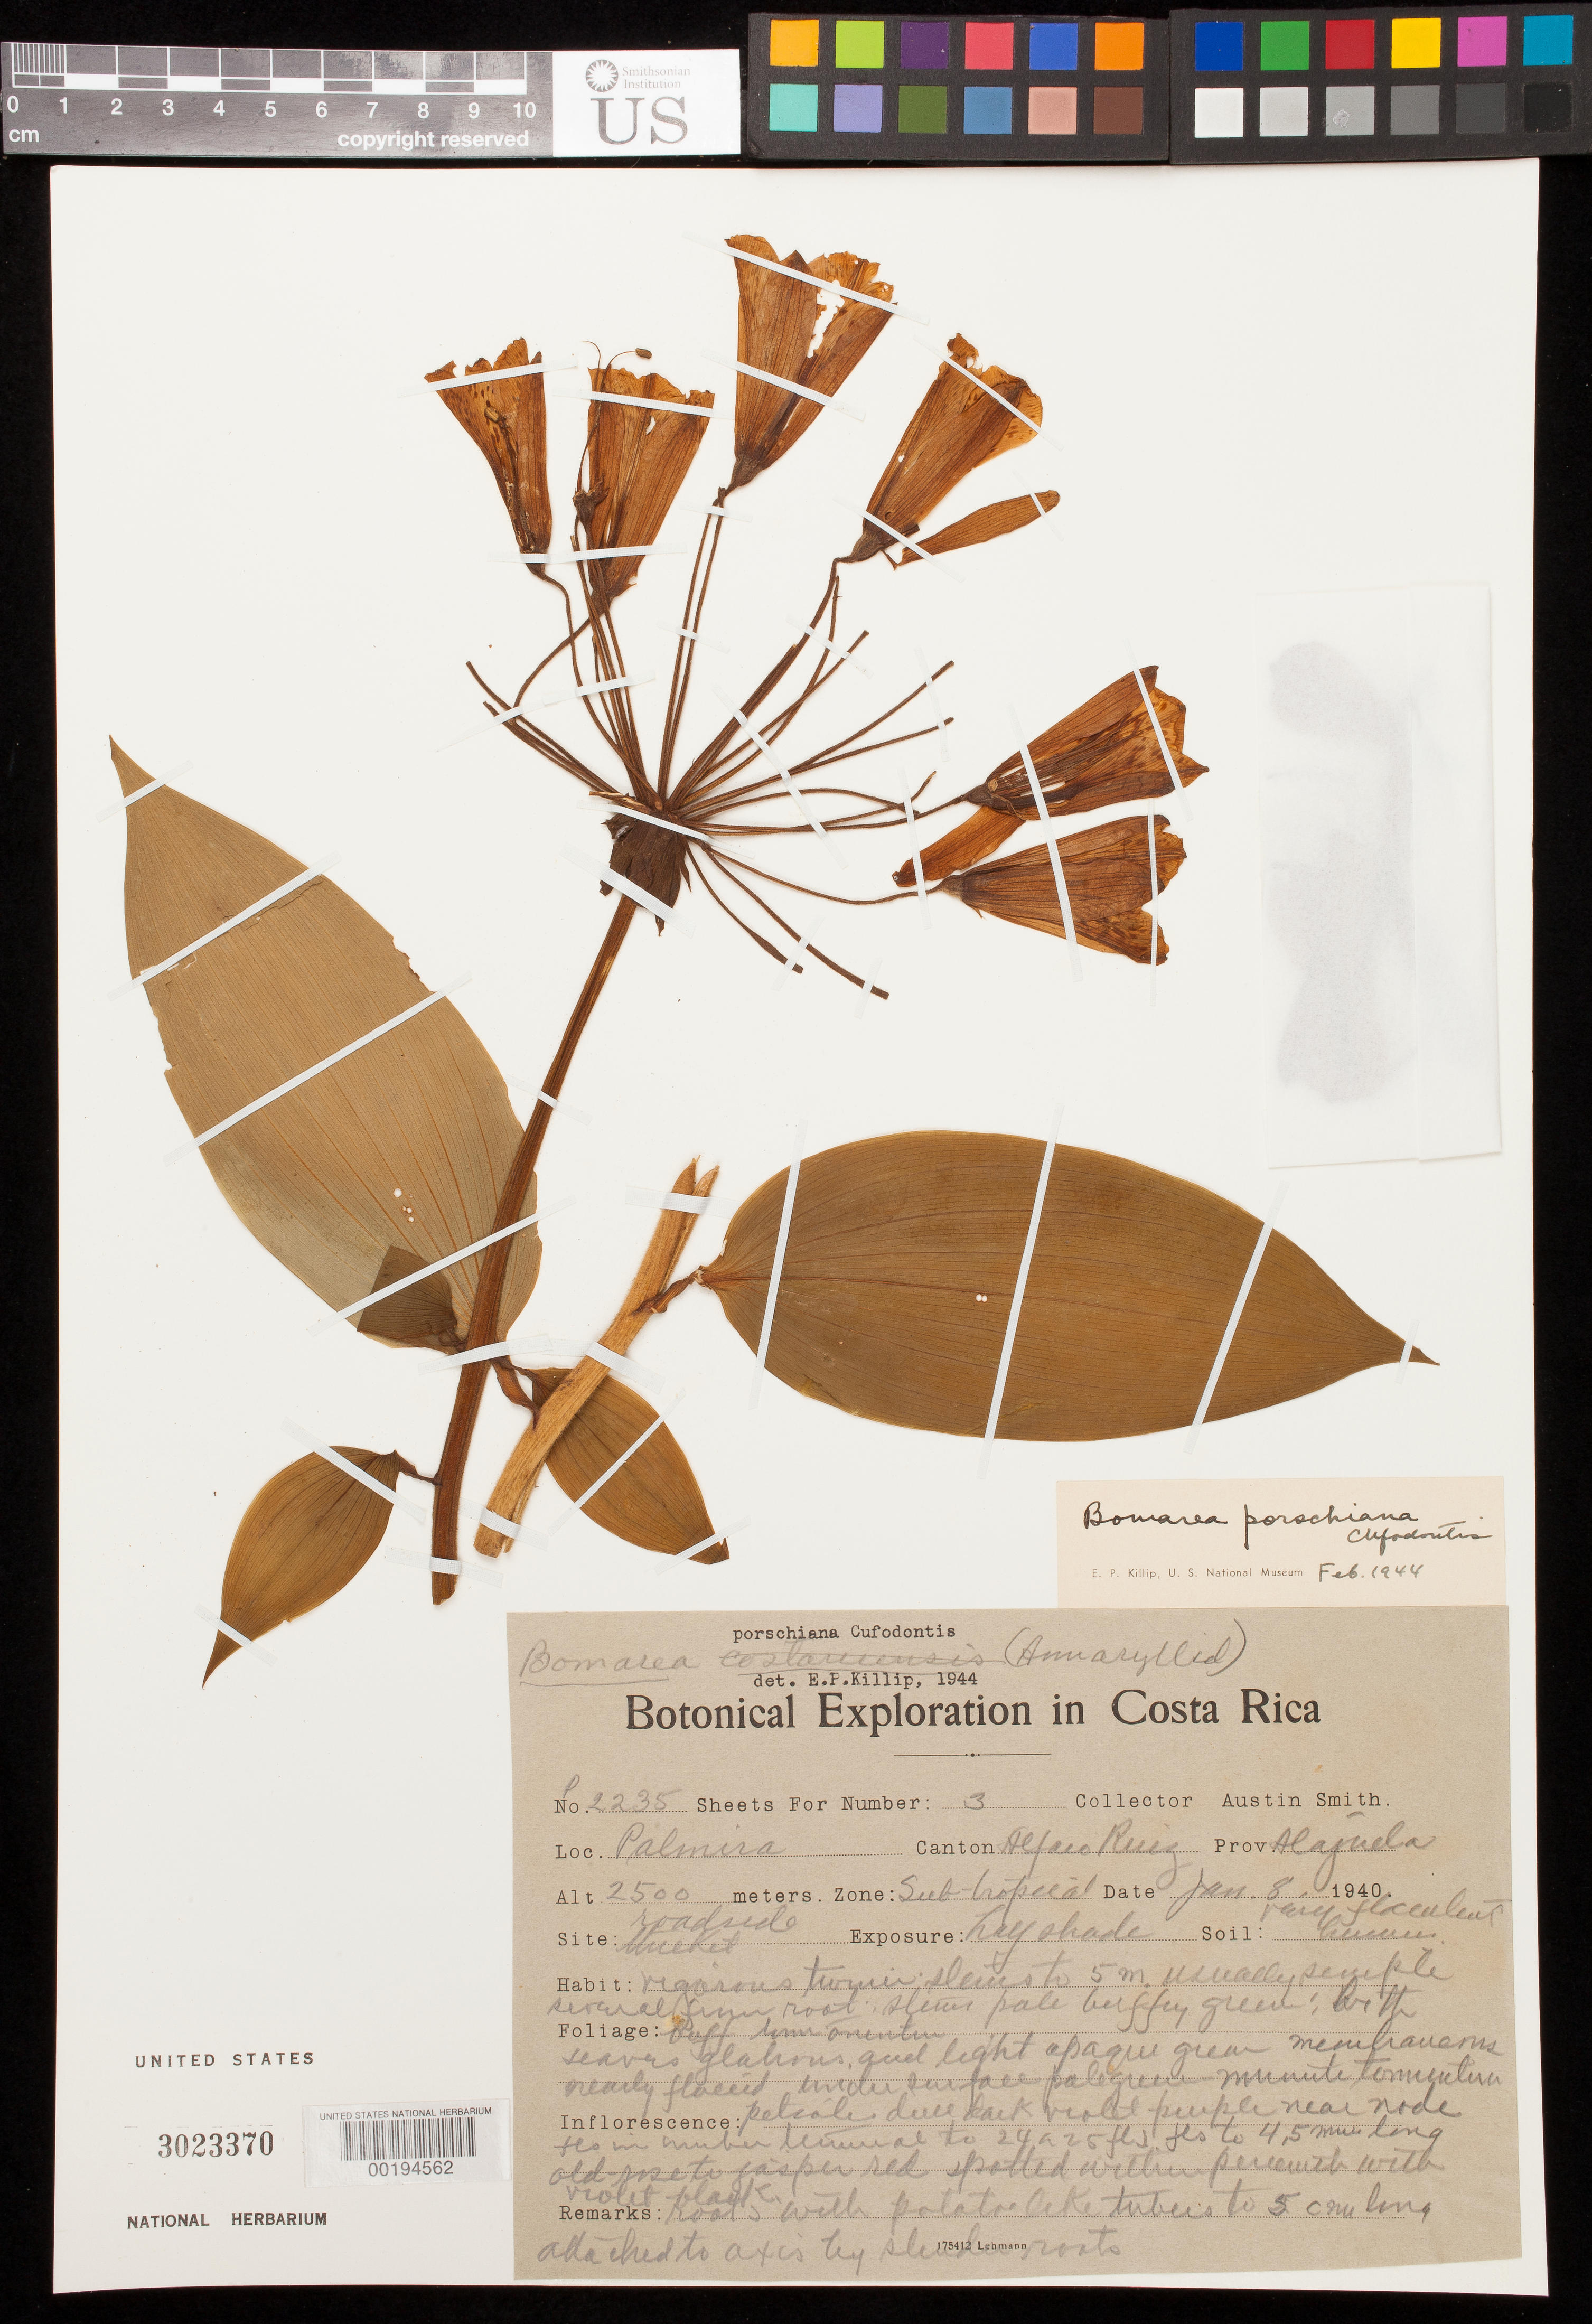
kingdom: Plantae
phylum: Tracheophyta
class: Liliopsida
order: Liliales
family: Alstroemeriaceae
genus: Bomarea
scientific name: Bomarea porschiana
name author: Cufod.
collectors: Aust P. Smith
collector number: P2235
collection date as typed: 08 Jan 1940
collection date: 1940-01-08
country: Costa Rica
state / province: Alajuela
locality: Palmira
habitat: Roadside thicket; half shade; very flocculent humus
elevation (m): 2500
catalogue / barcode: US 3023370